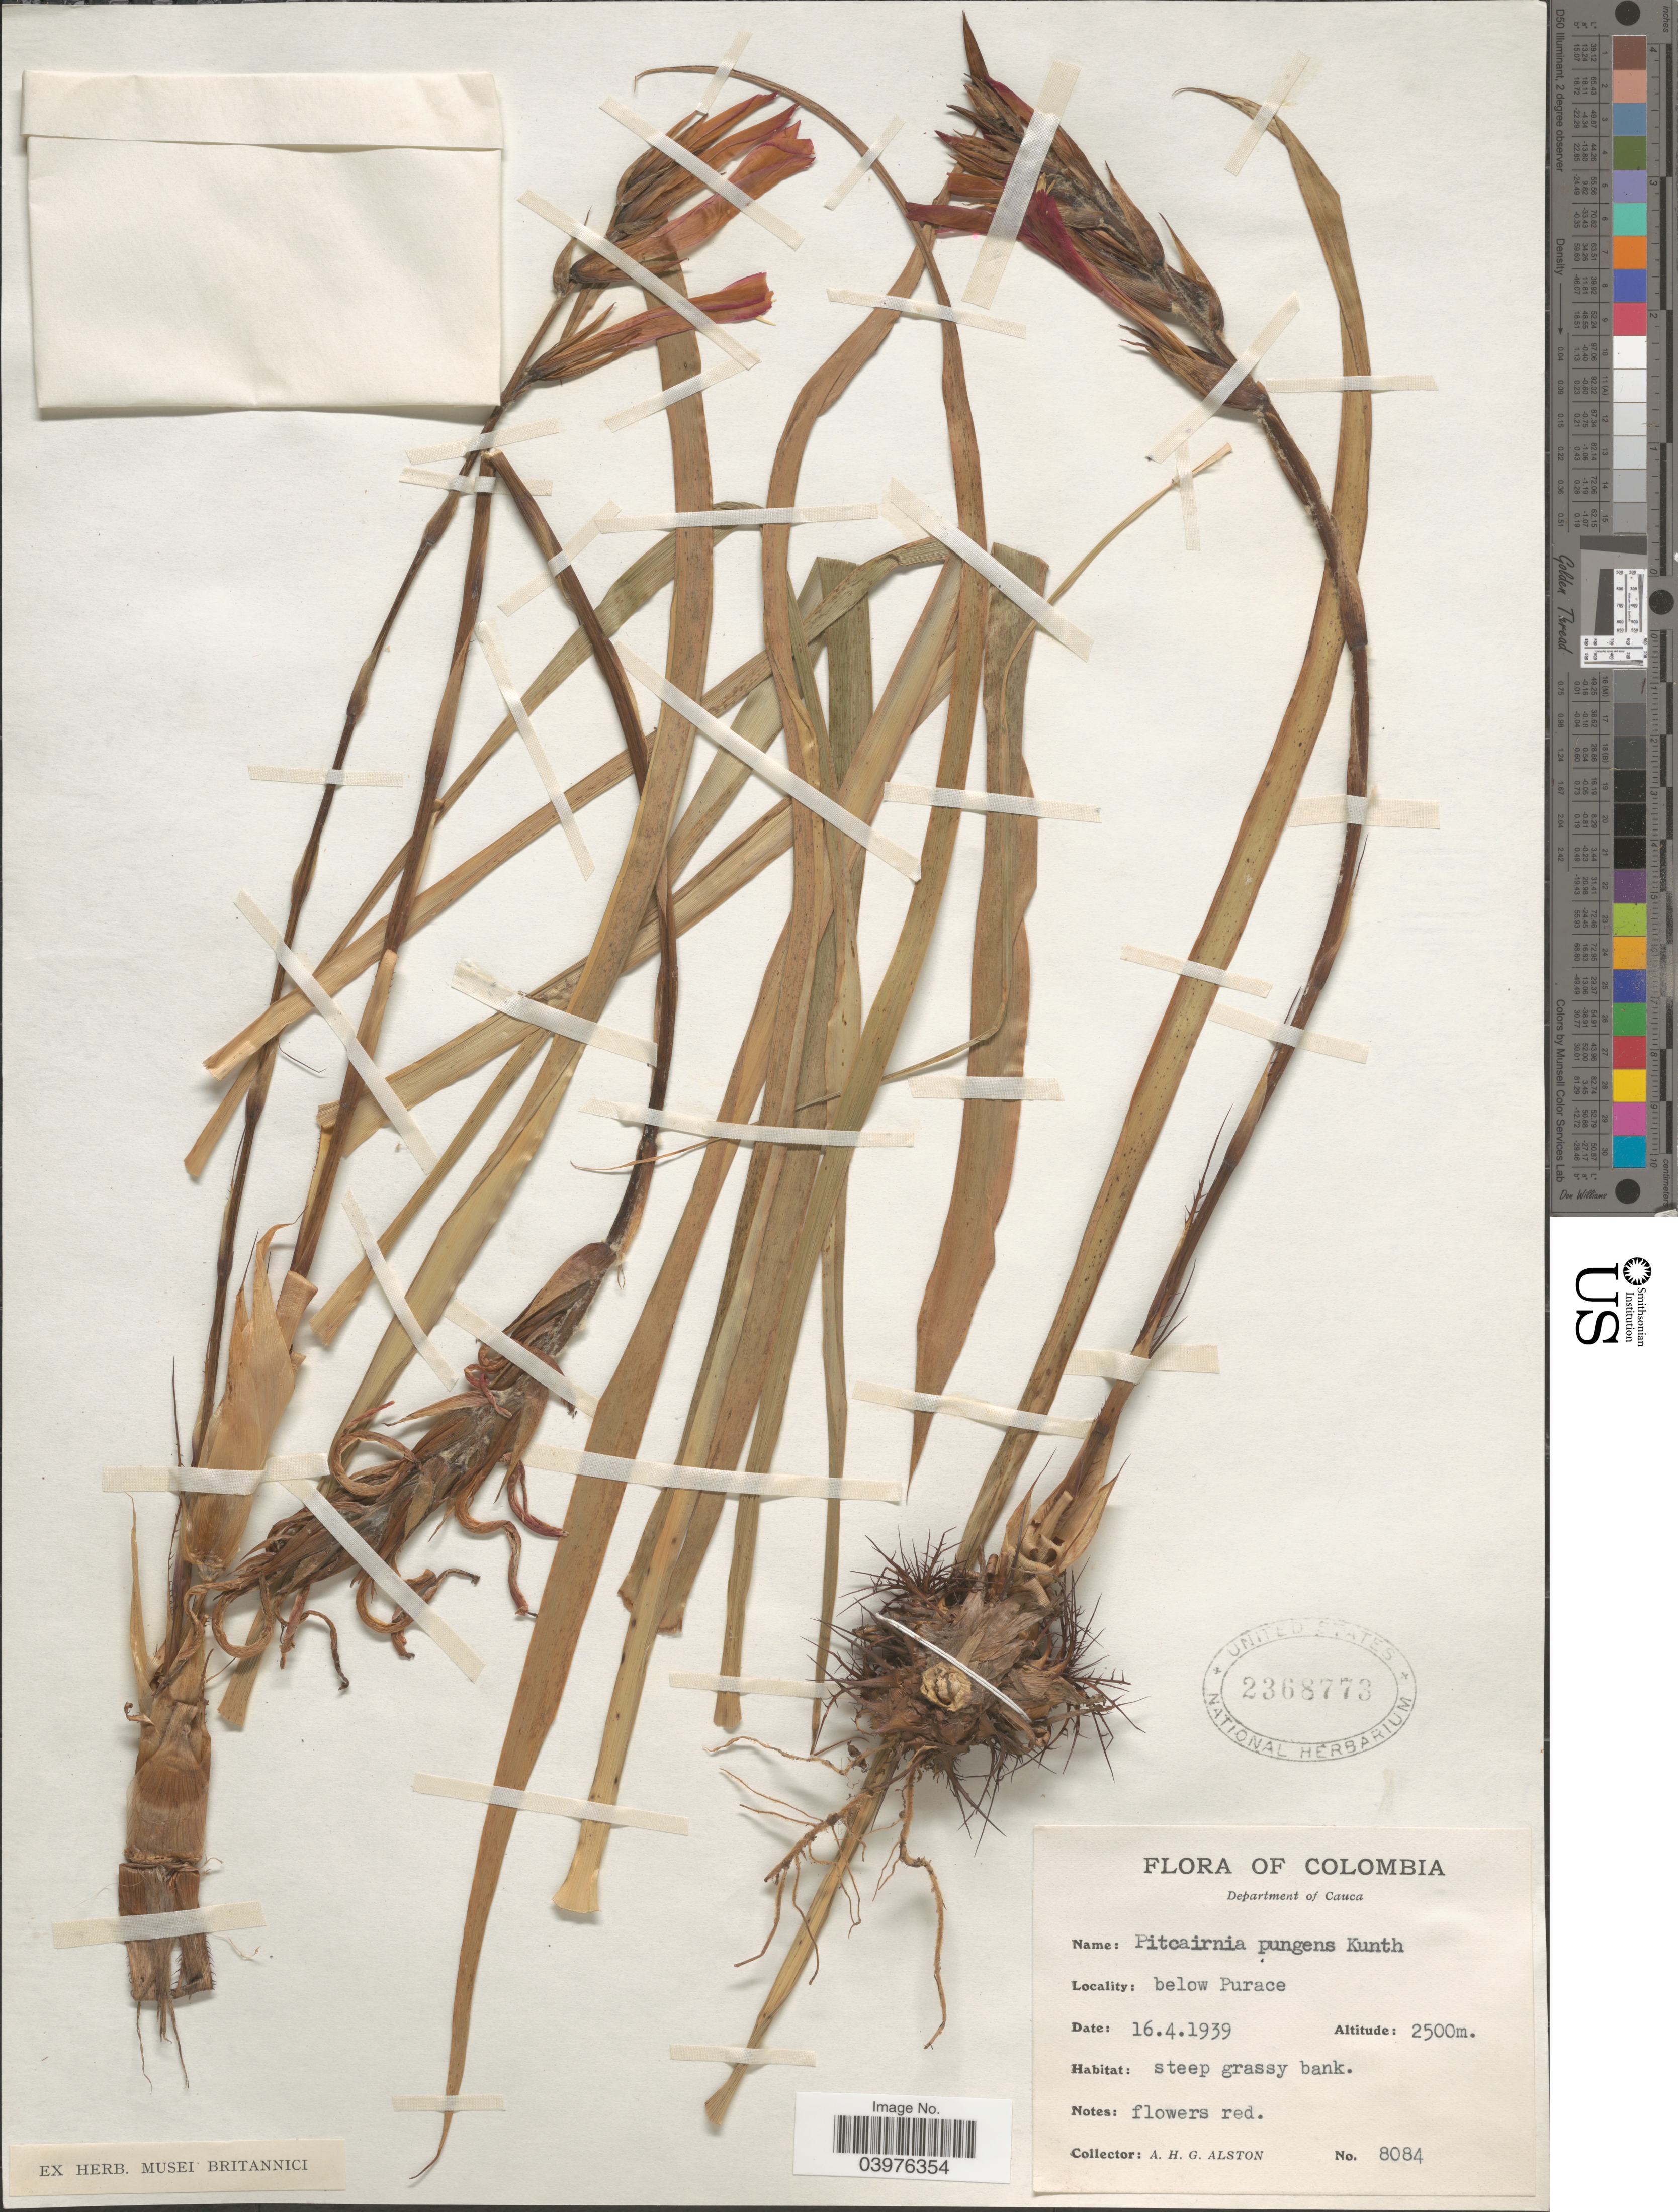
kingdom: Plantae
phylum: Tracheophyta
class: Liliopsida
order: Poales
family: Bromeliaceae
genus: Pitcairnia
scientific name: Pitcairnia pungens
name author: Kunth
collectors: A. H. Alston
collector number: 8084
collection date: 1939-04-16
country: Colombia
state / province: Cauca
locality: Department of Cauca. Below Purace.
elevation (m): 2500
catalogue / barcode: US 2368773